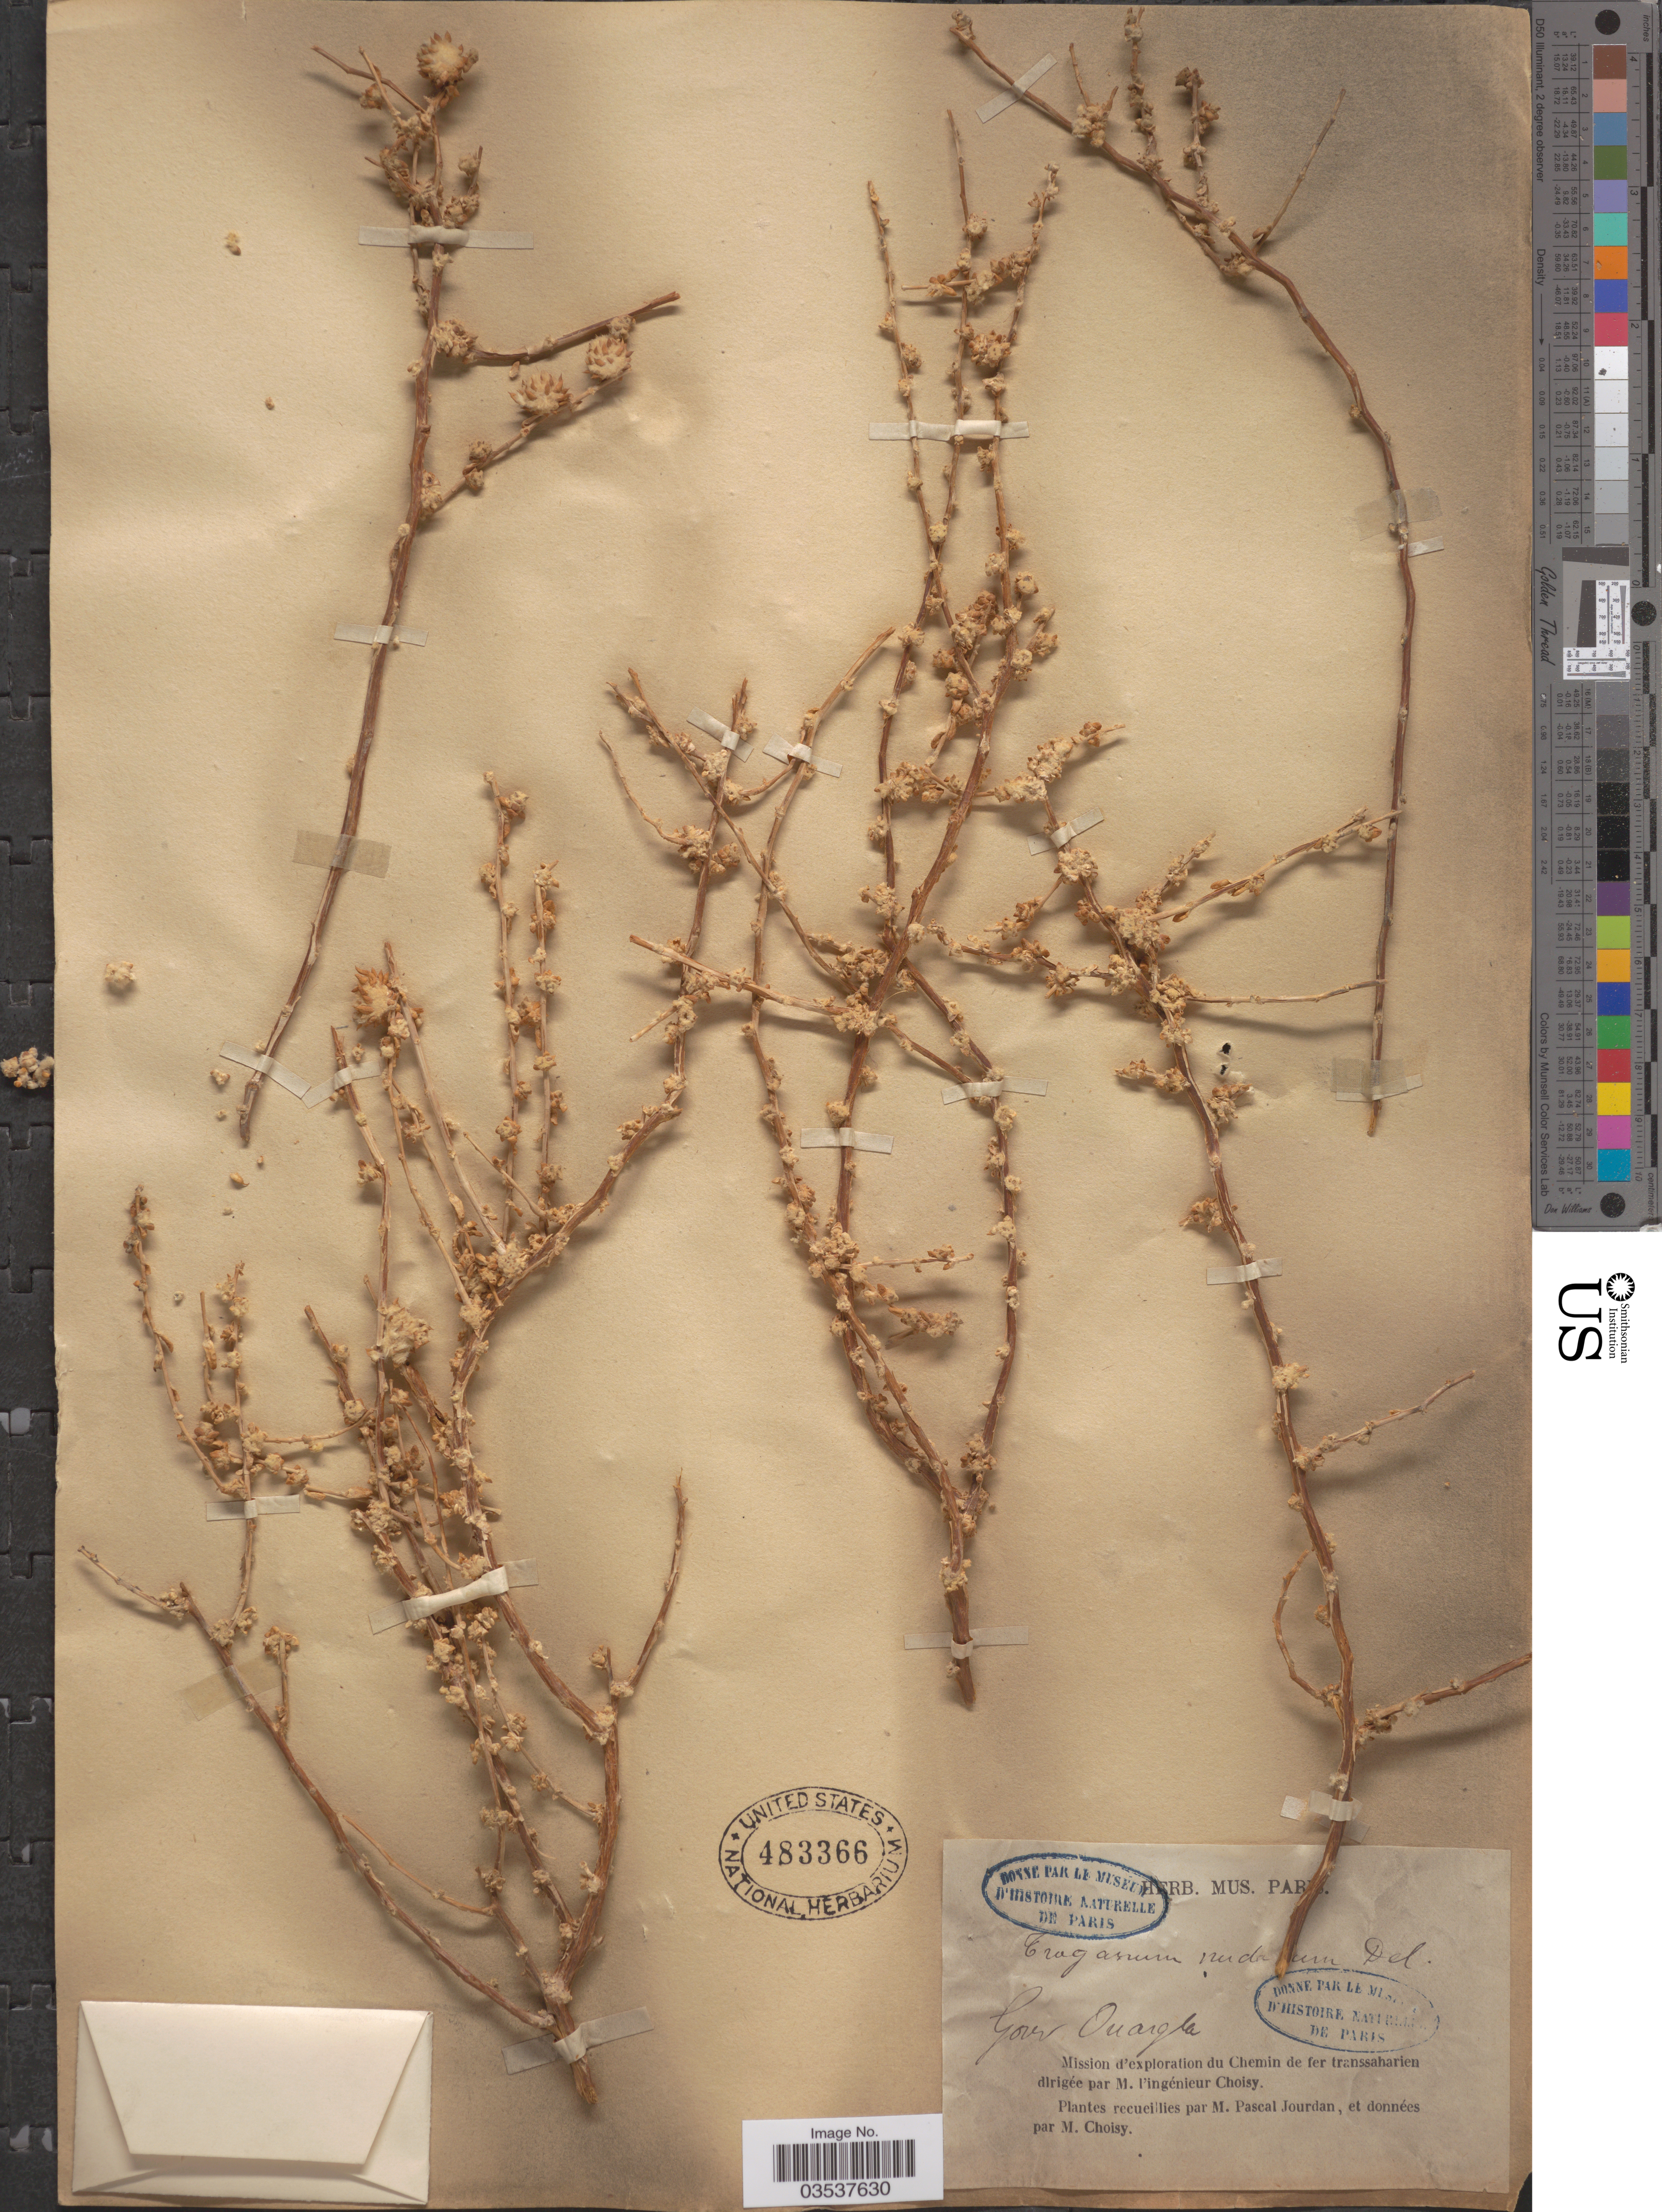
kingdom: Plantae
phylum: Tracheophyta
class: Magnoliopsida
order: Caryophyllales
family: Amaranthaceae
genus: Traganum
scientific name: Traganum nudatum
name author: Delile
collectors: M. Jourdan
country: Algeria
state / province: Ouargla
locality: Gour Ouargla. Chemin de fer transsaharien.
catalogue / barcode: US 483366